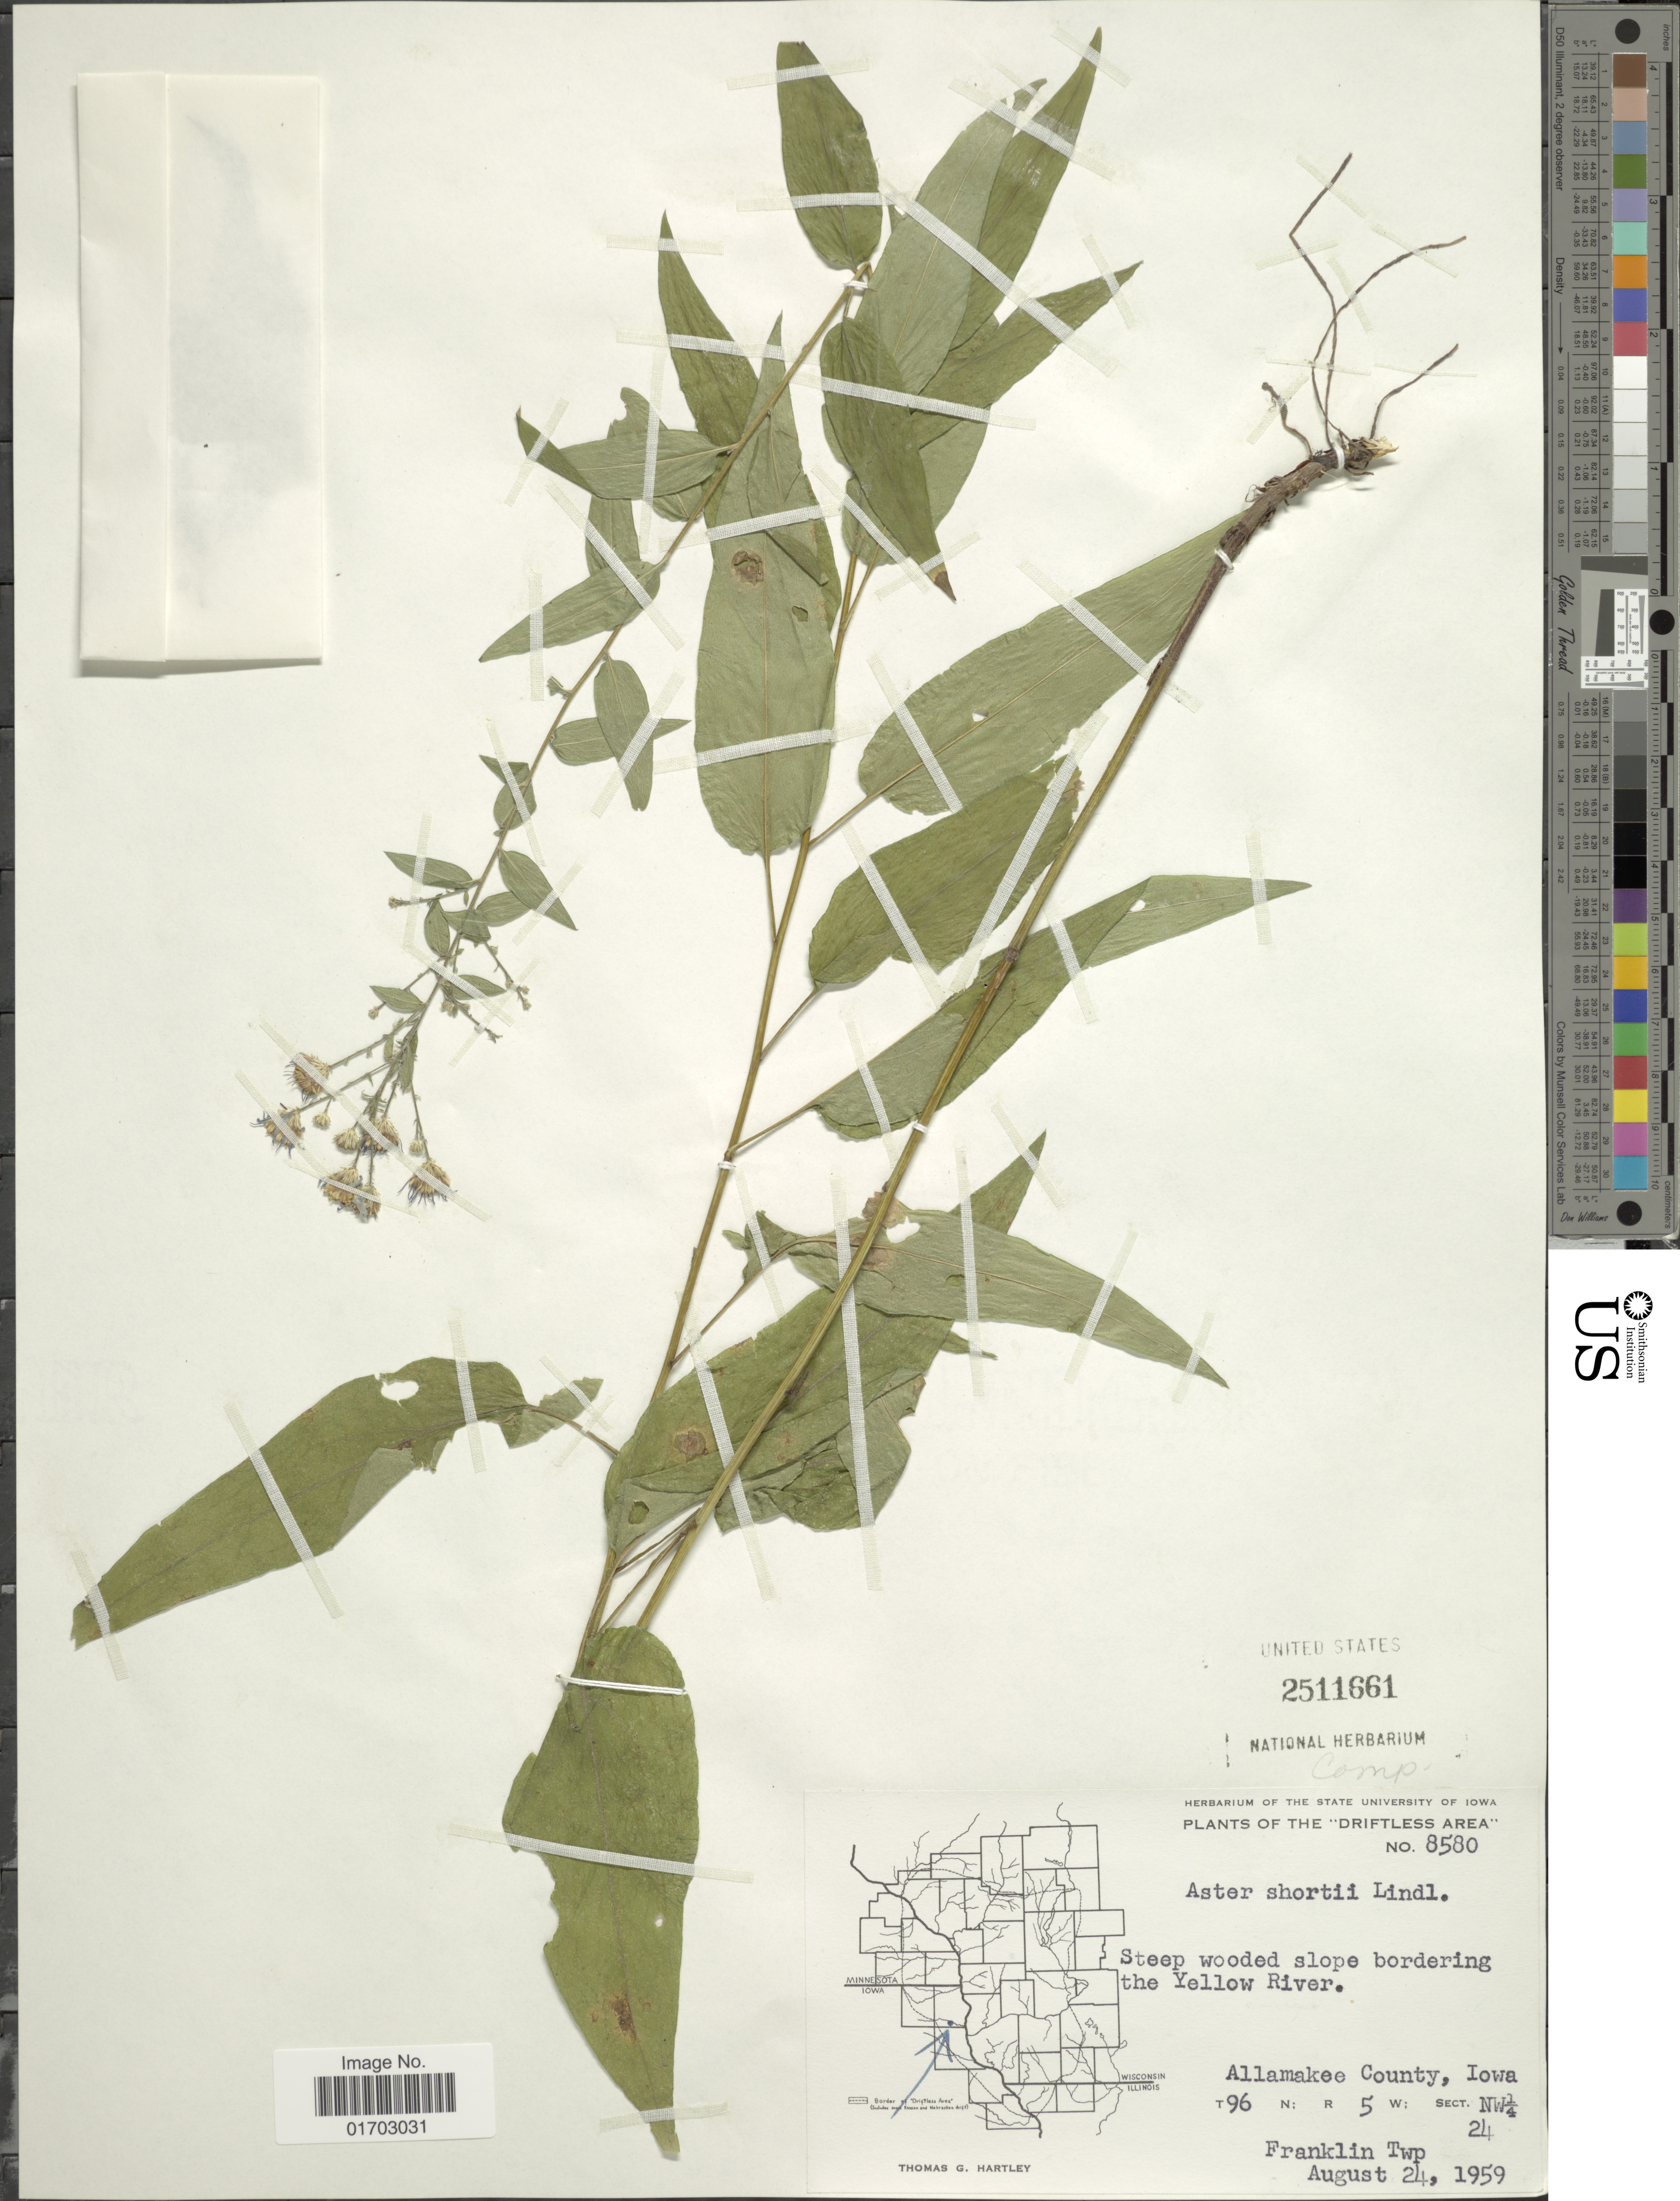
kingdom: Plantae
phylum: Tracheophyta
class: Magnoliopsida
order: Asterales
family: Asteraceae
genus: Symphyotrichum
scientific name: Symphyotrichum shortii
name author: (Lindl.) G.L. Nesom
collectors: T. G. Hartley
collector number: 8580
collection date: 1959-08-24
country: United States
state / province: Iowa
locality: The Driftless Area, the Yellow River, Allamakee County, T96N: R5W; Sect NW 1/4 24, FRanklin Twp.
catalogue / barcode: US 2511661